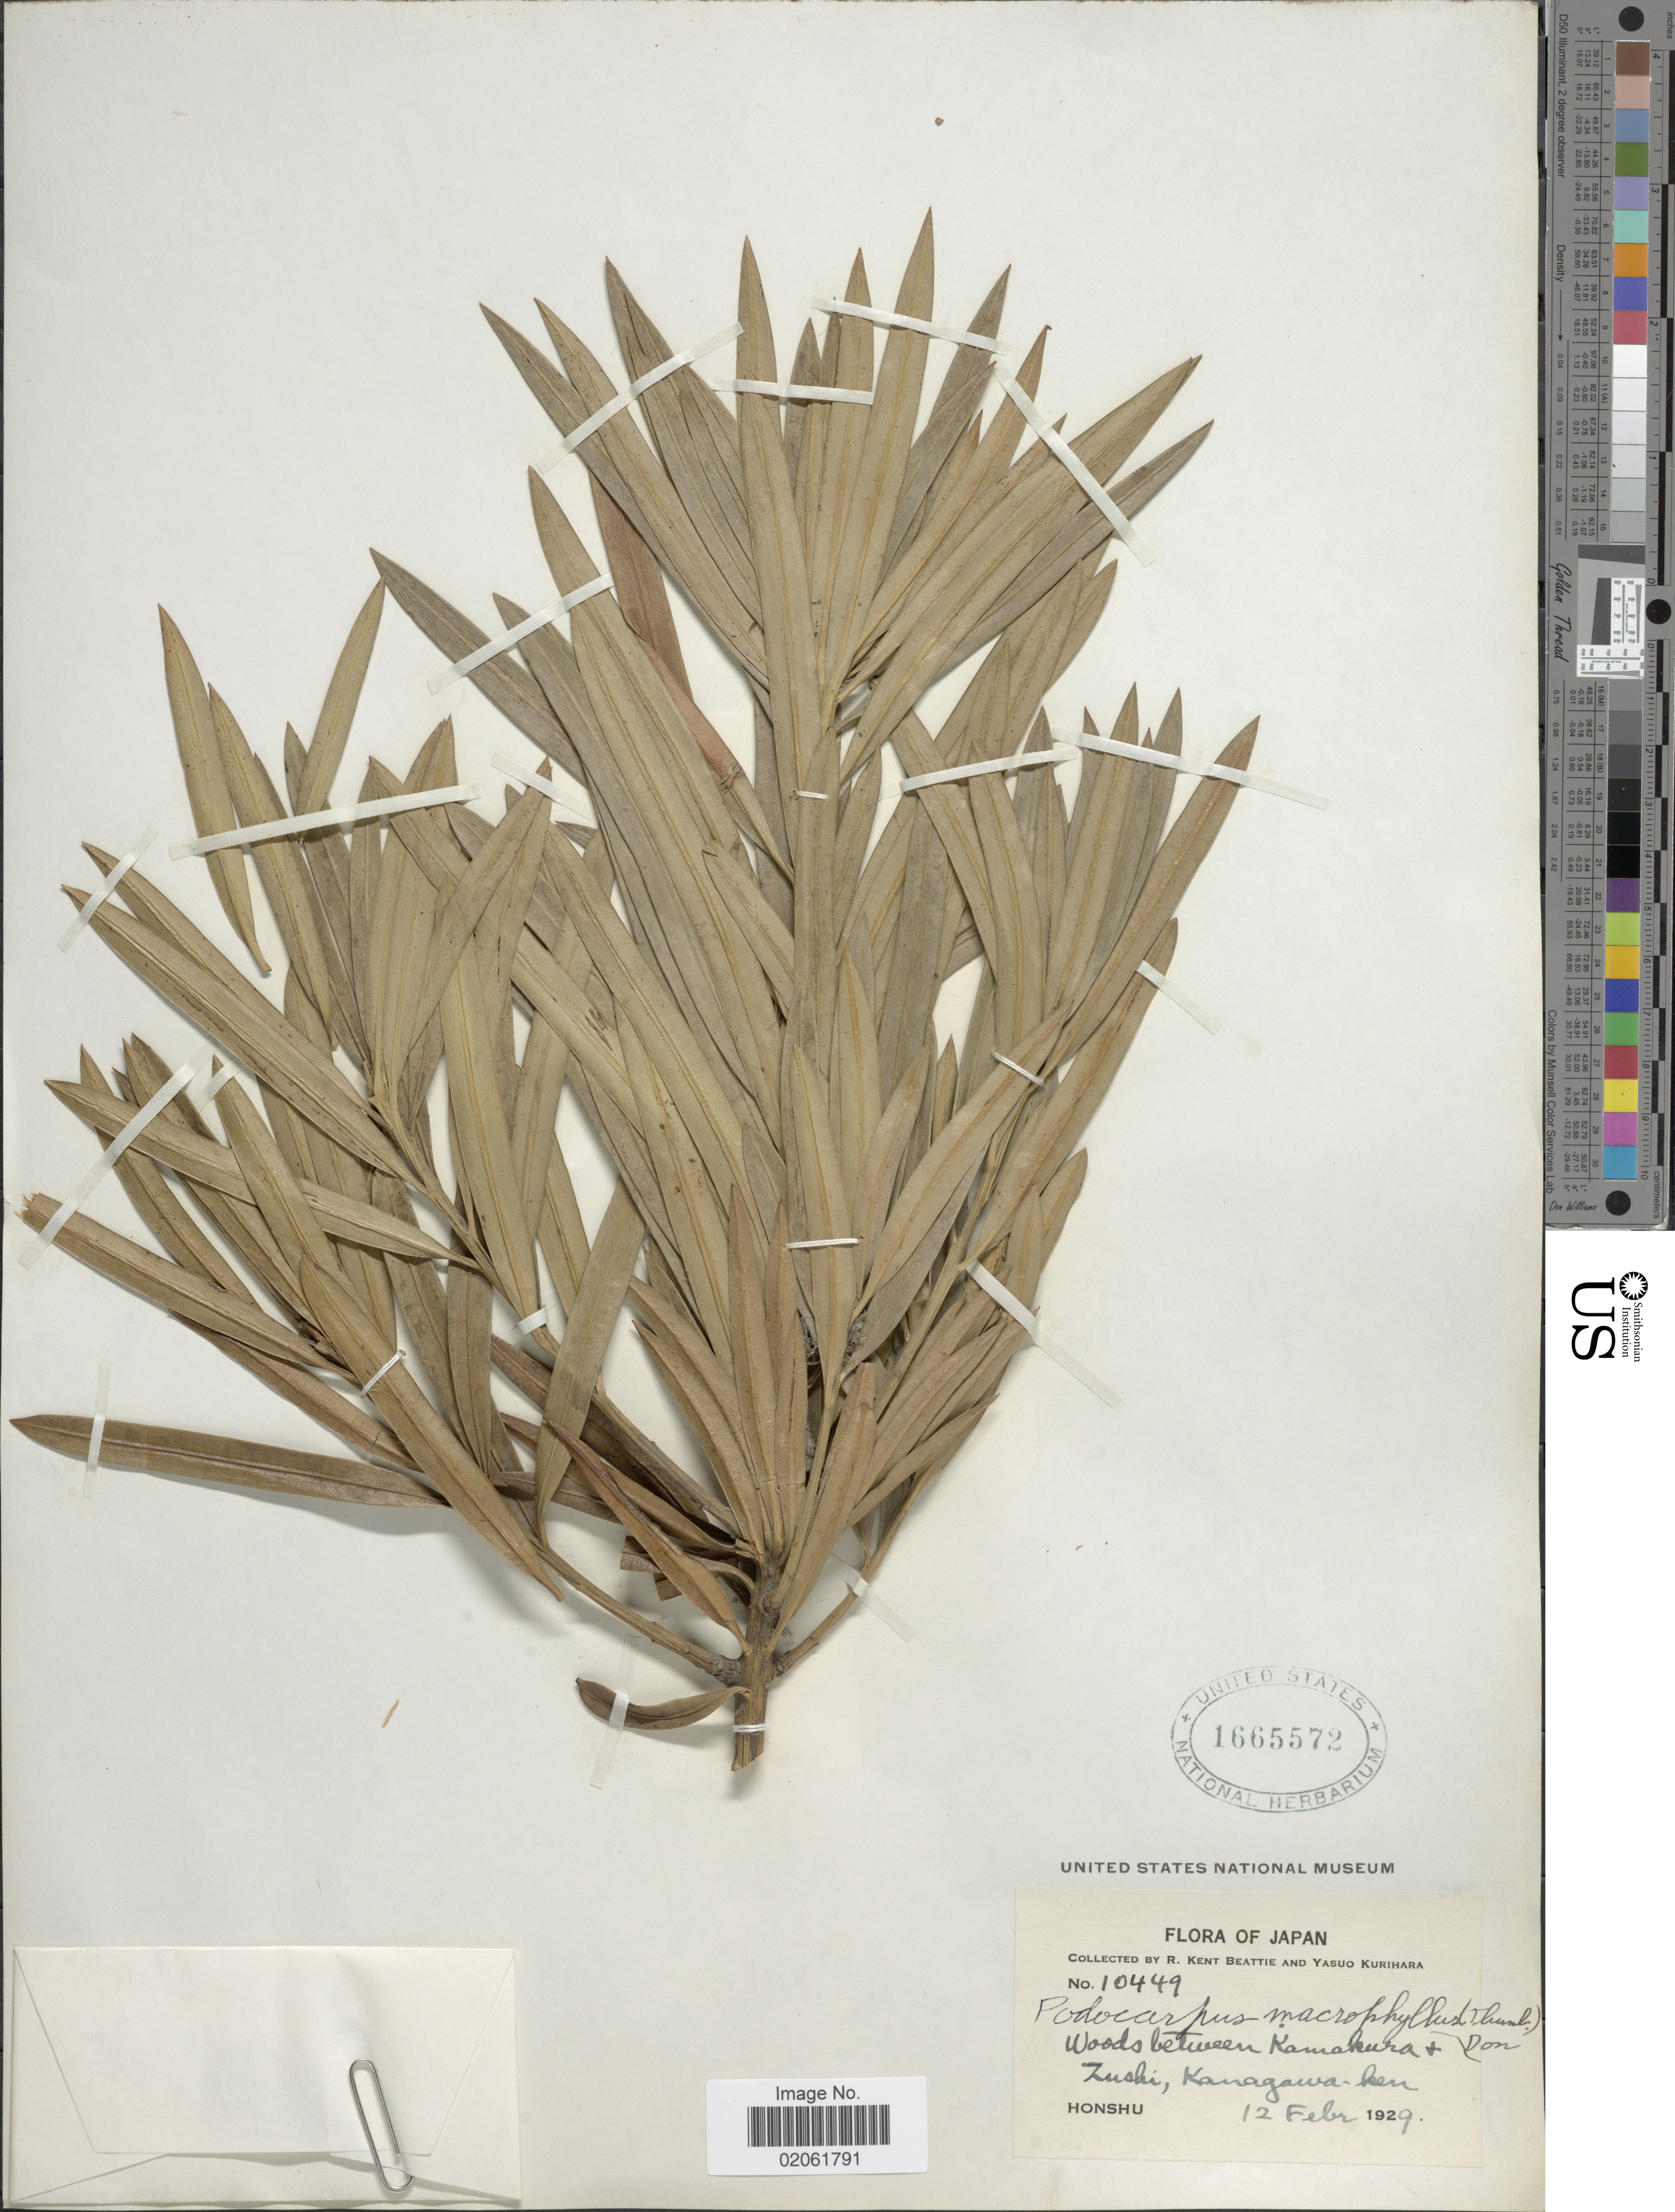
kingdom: Plantae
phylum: Tracheophyta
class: Pinopsida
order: Pinales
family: Podocarpaceae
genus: Podocarpus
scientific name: Podocarpus macrophyllus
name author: (Thunb.) Sweet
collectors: R. K. Beattie & Y. Kurihara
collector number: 10449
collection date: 1929-02-12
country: Japan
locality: Woods between Kamakura & Zushi, Kanagawa-ken, Honshu.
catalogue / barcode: US 1665572